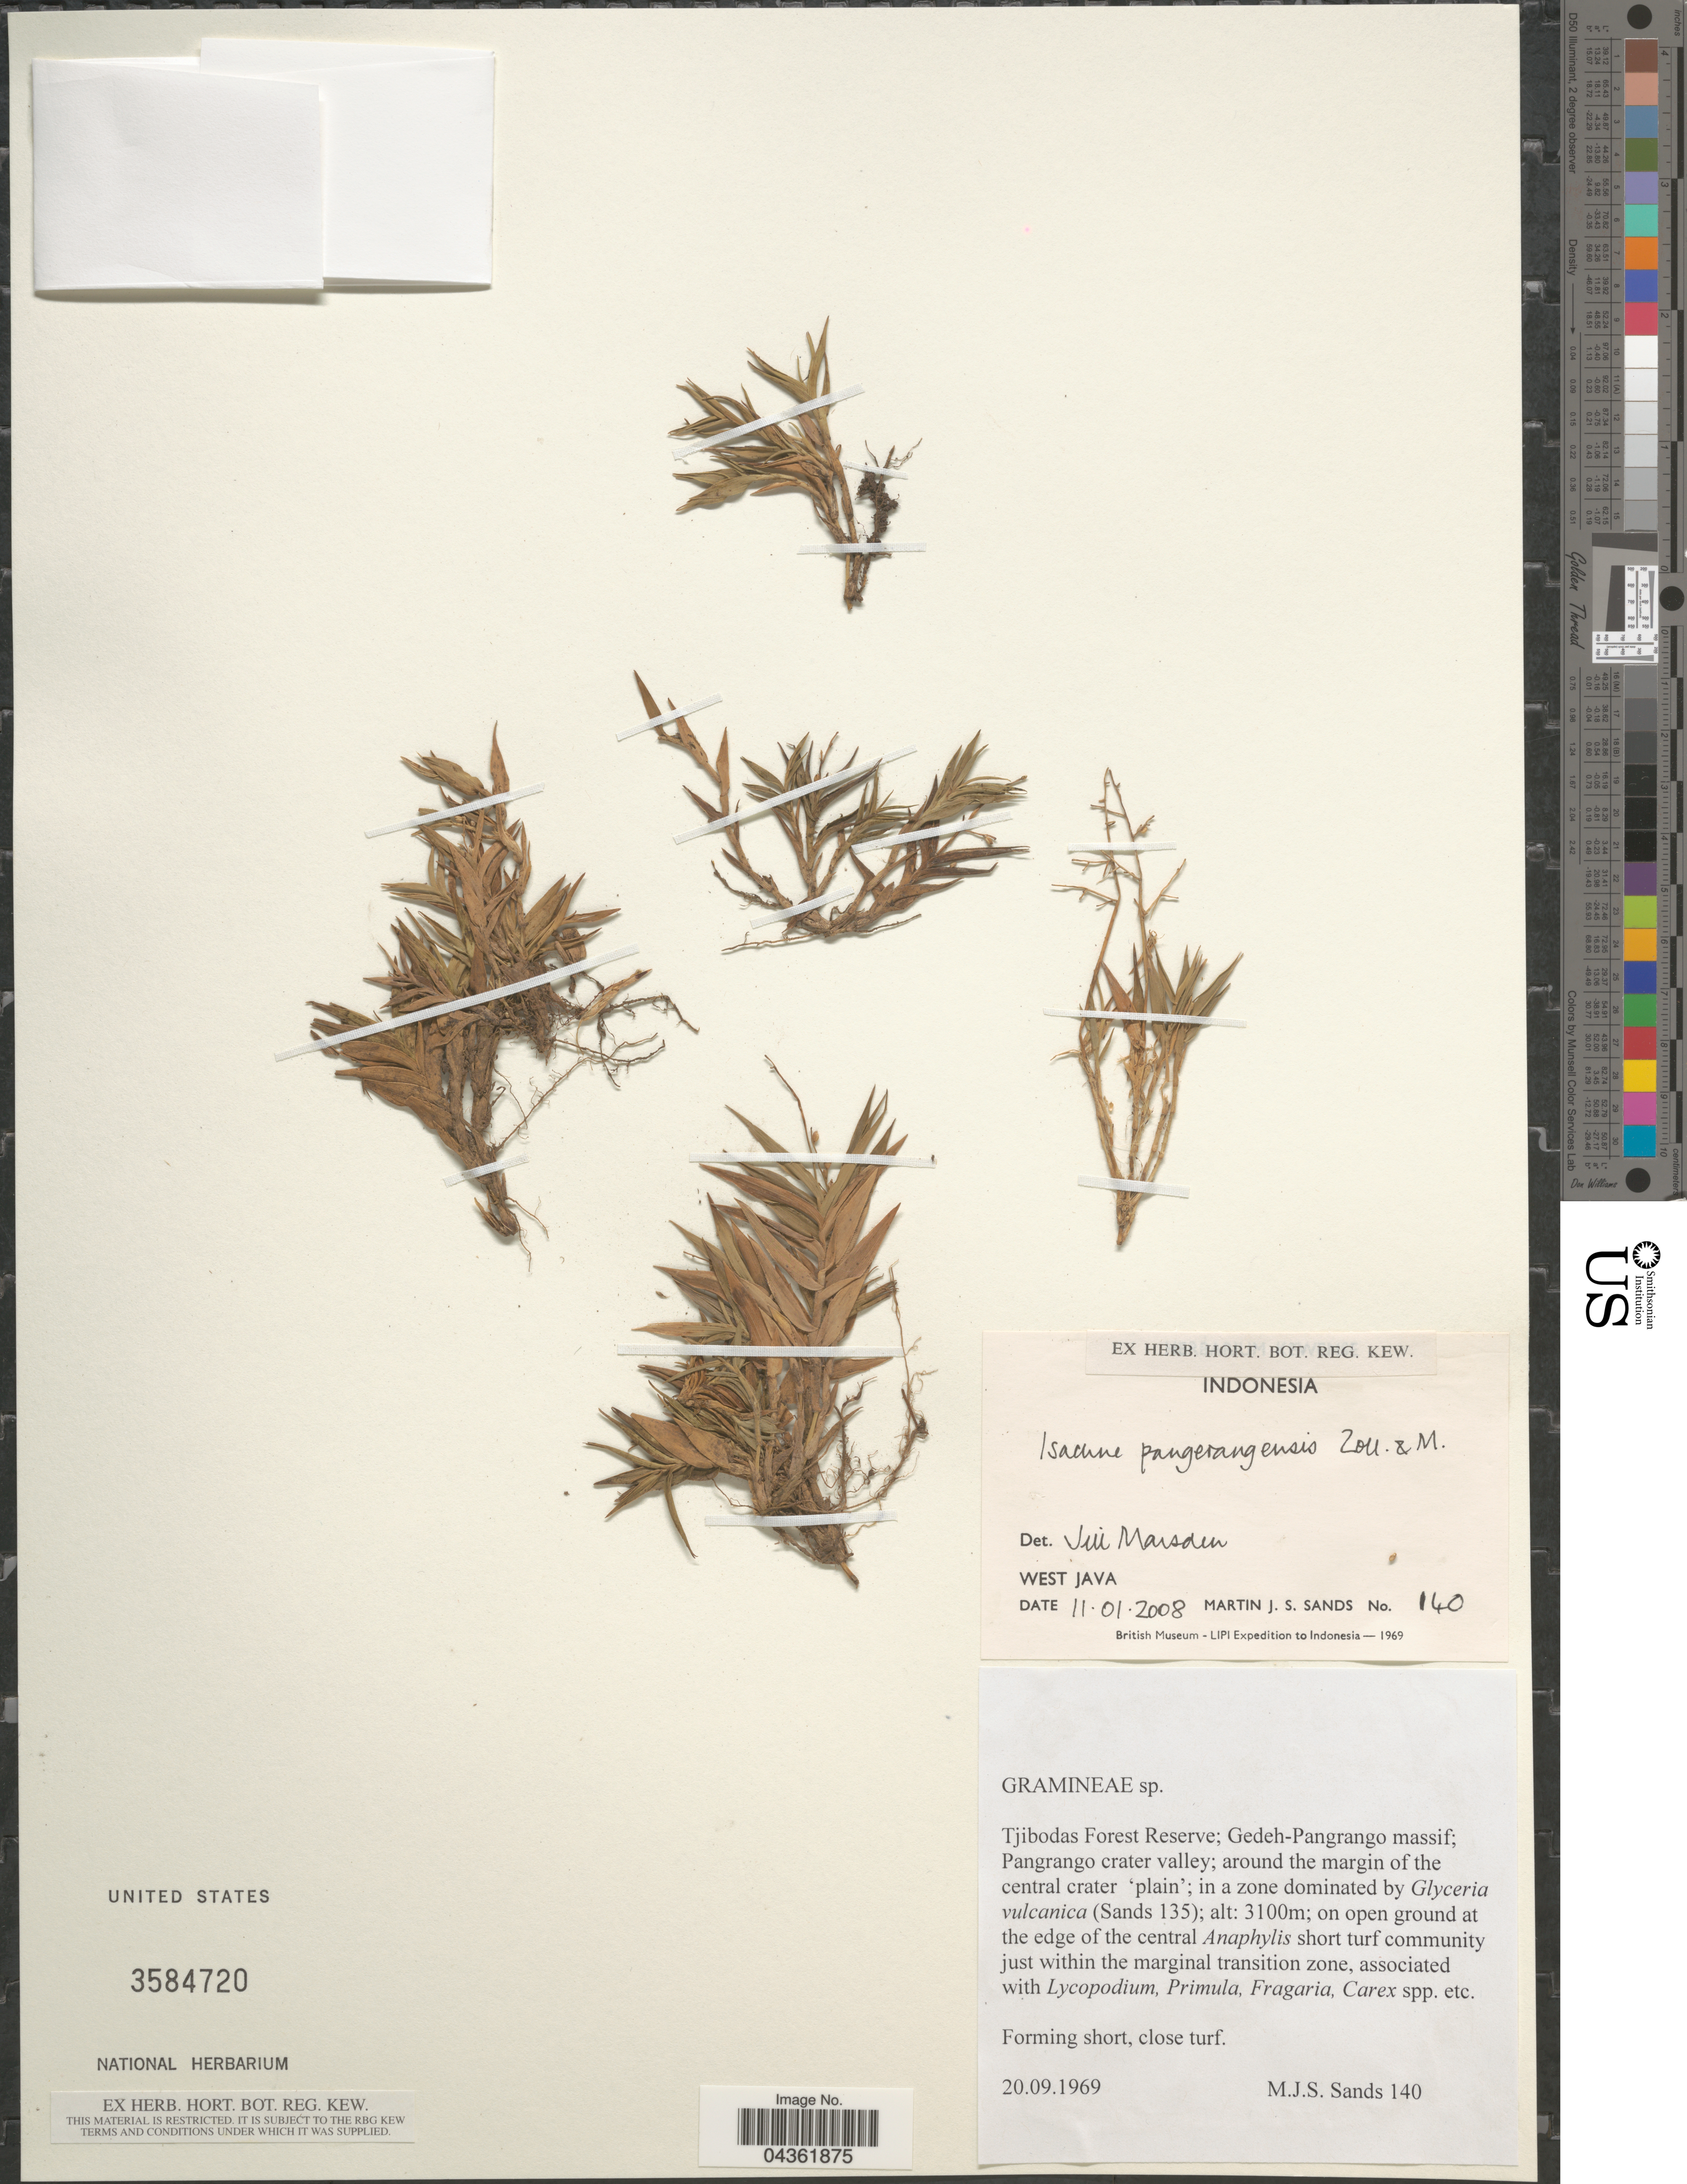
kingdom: Plantae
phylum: Tracheophyta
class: Liliopsida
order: Poales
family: Poaceae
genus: Isachne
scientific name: Isachne pangerangensis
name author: Zoll. & Moritzi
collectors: M. Sands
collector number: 140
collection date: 2008-01-11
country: Indonesia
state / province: Java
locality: West Java. British Museum-Lipi Expedition to Indonesia-1969. Tjibodas Forest Reserve; Gedeh-Pangrango massif; Pangrango crater valley; around the margin of the central crater 'plain'.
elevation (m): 3100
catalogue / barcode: US 3584720